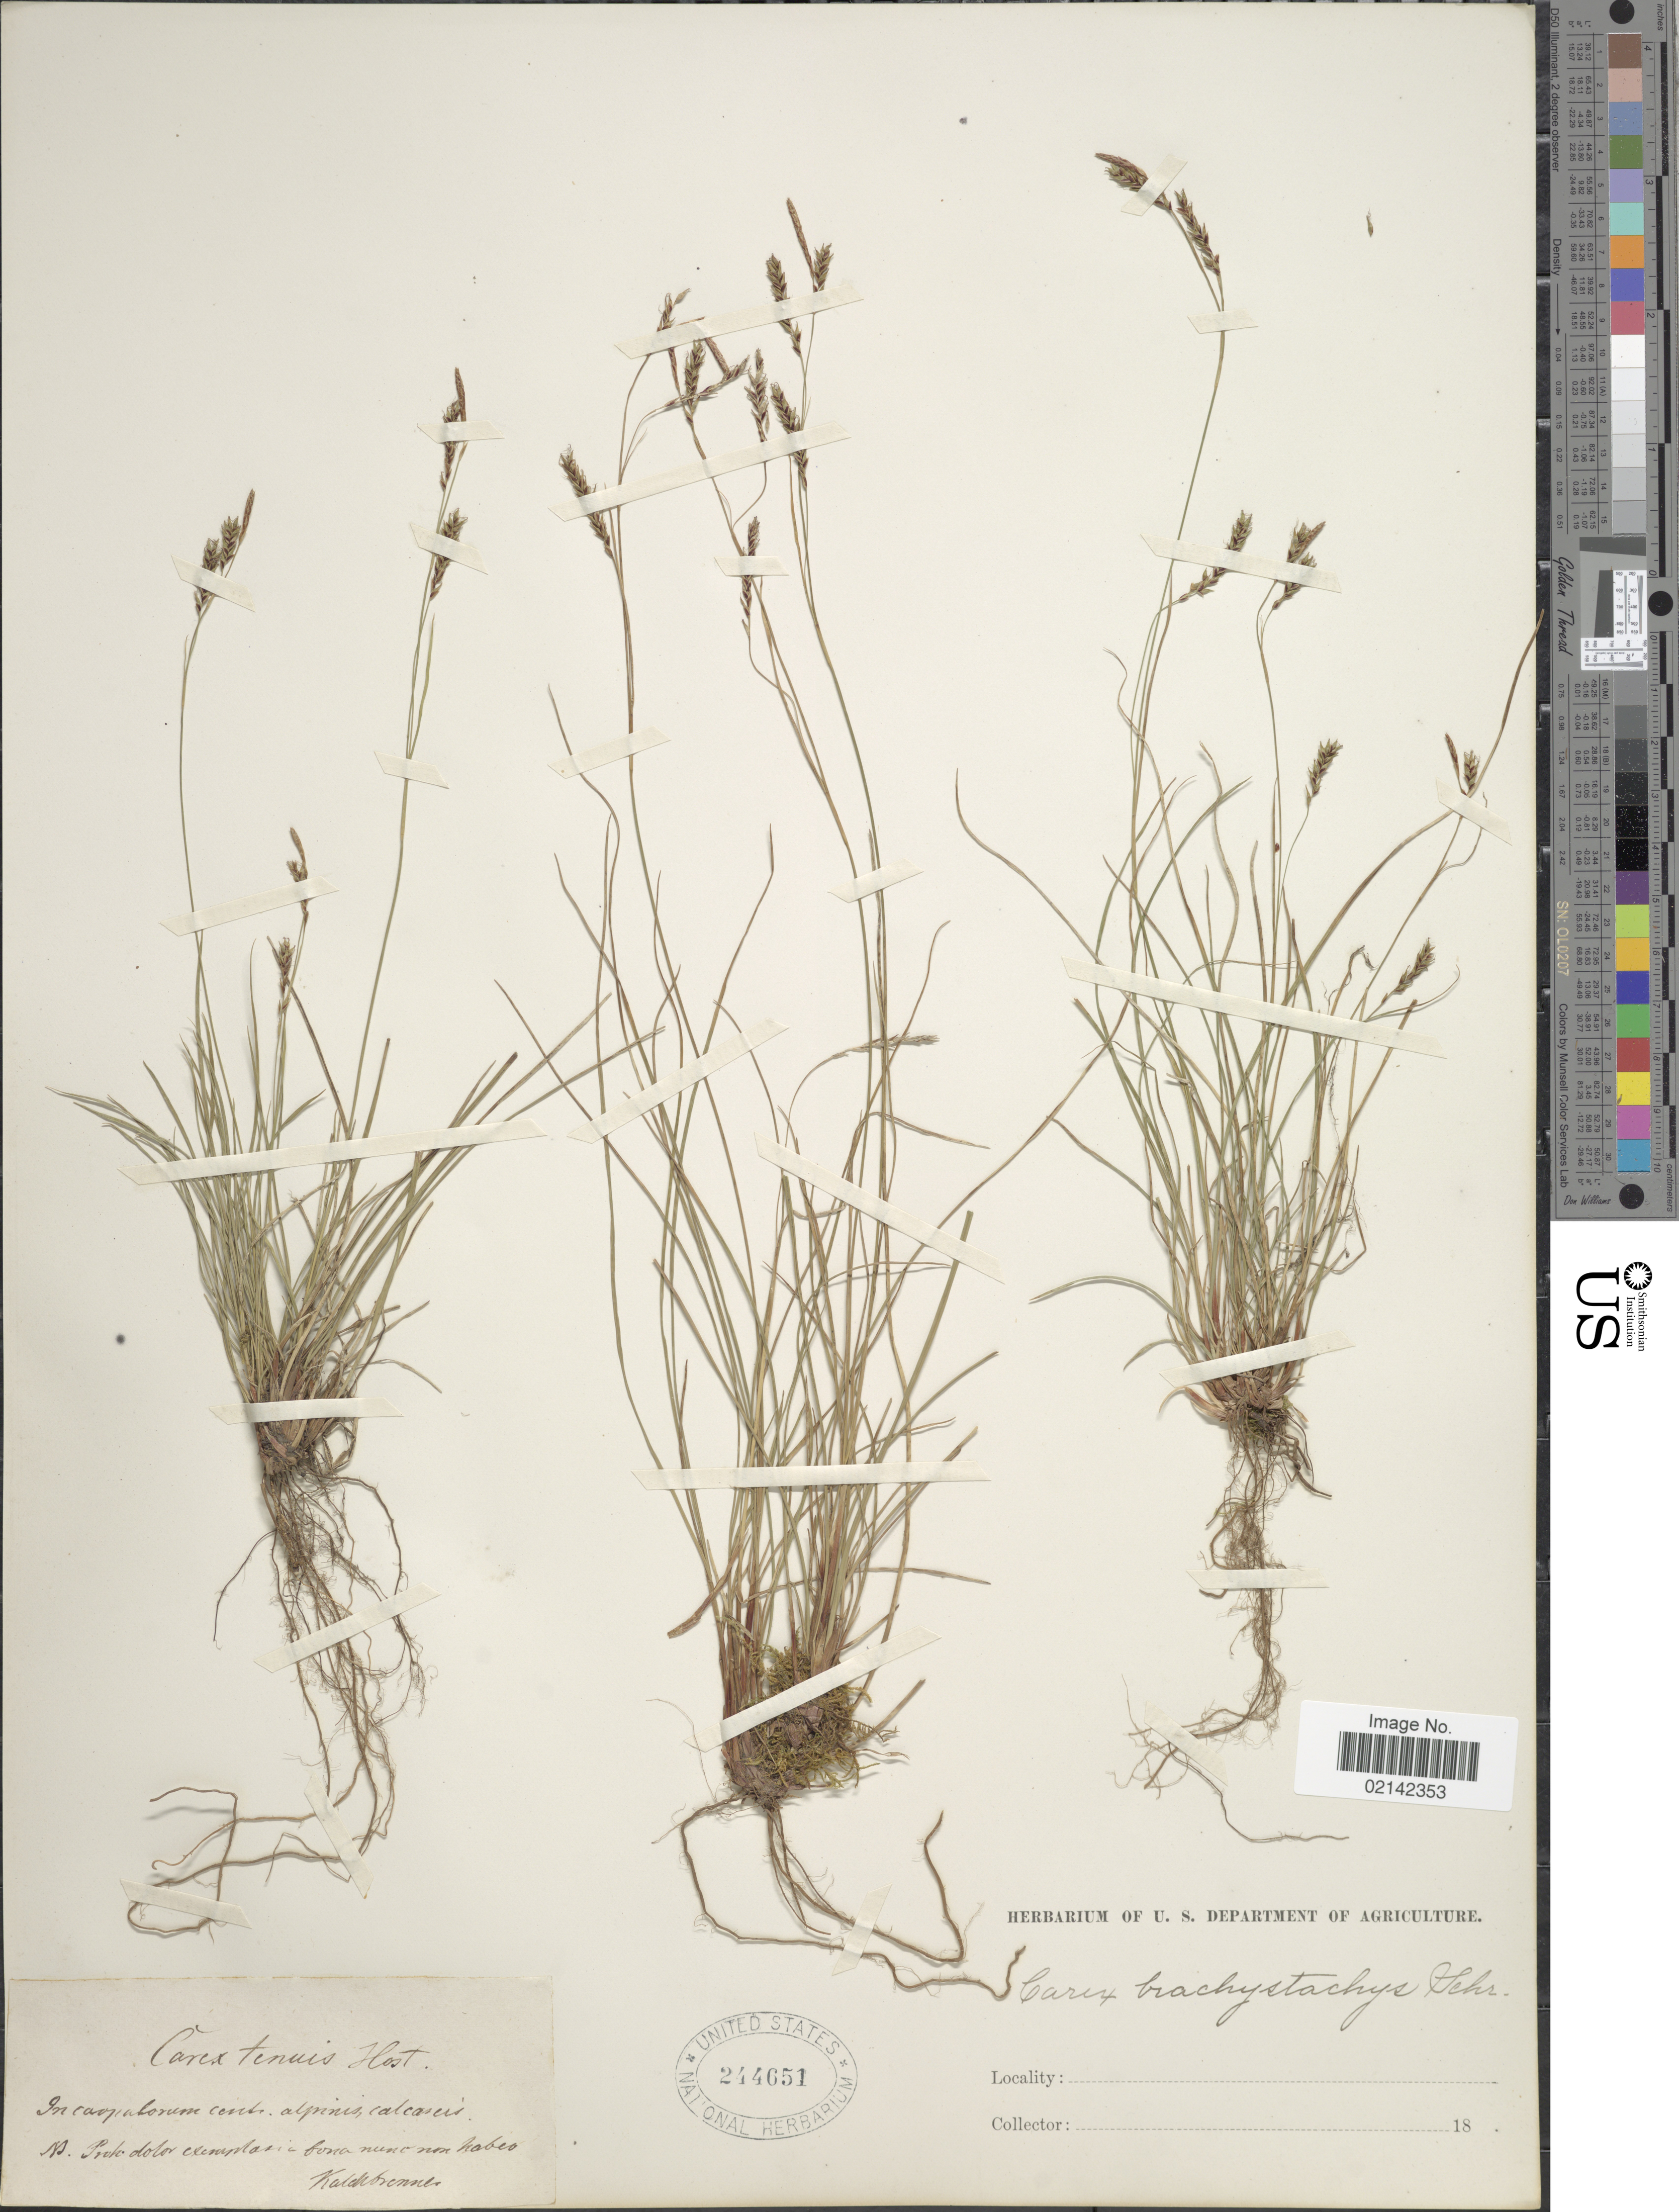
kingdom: Plantae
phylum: Tracheophyta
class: Liliopsida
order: Poales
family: Cyperaceae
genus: Carex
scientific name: Carex brachystachys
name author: Schrank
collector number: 183?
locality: Nabeo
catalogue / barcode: US 244651